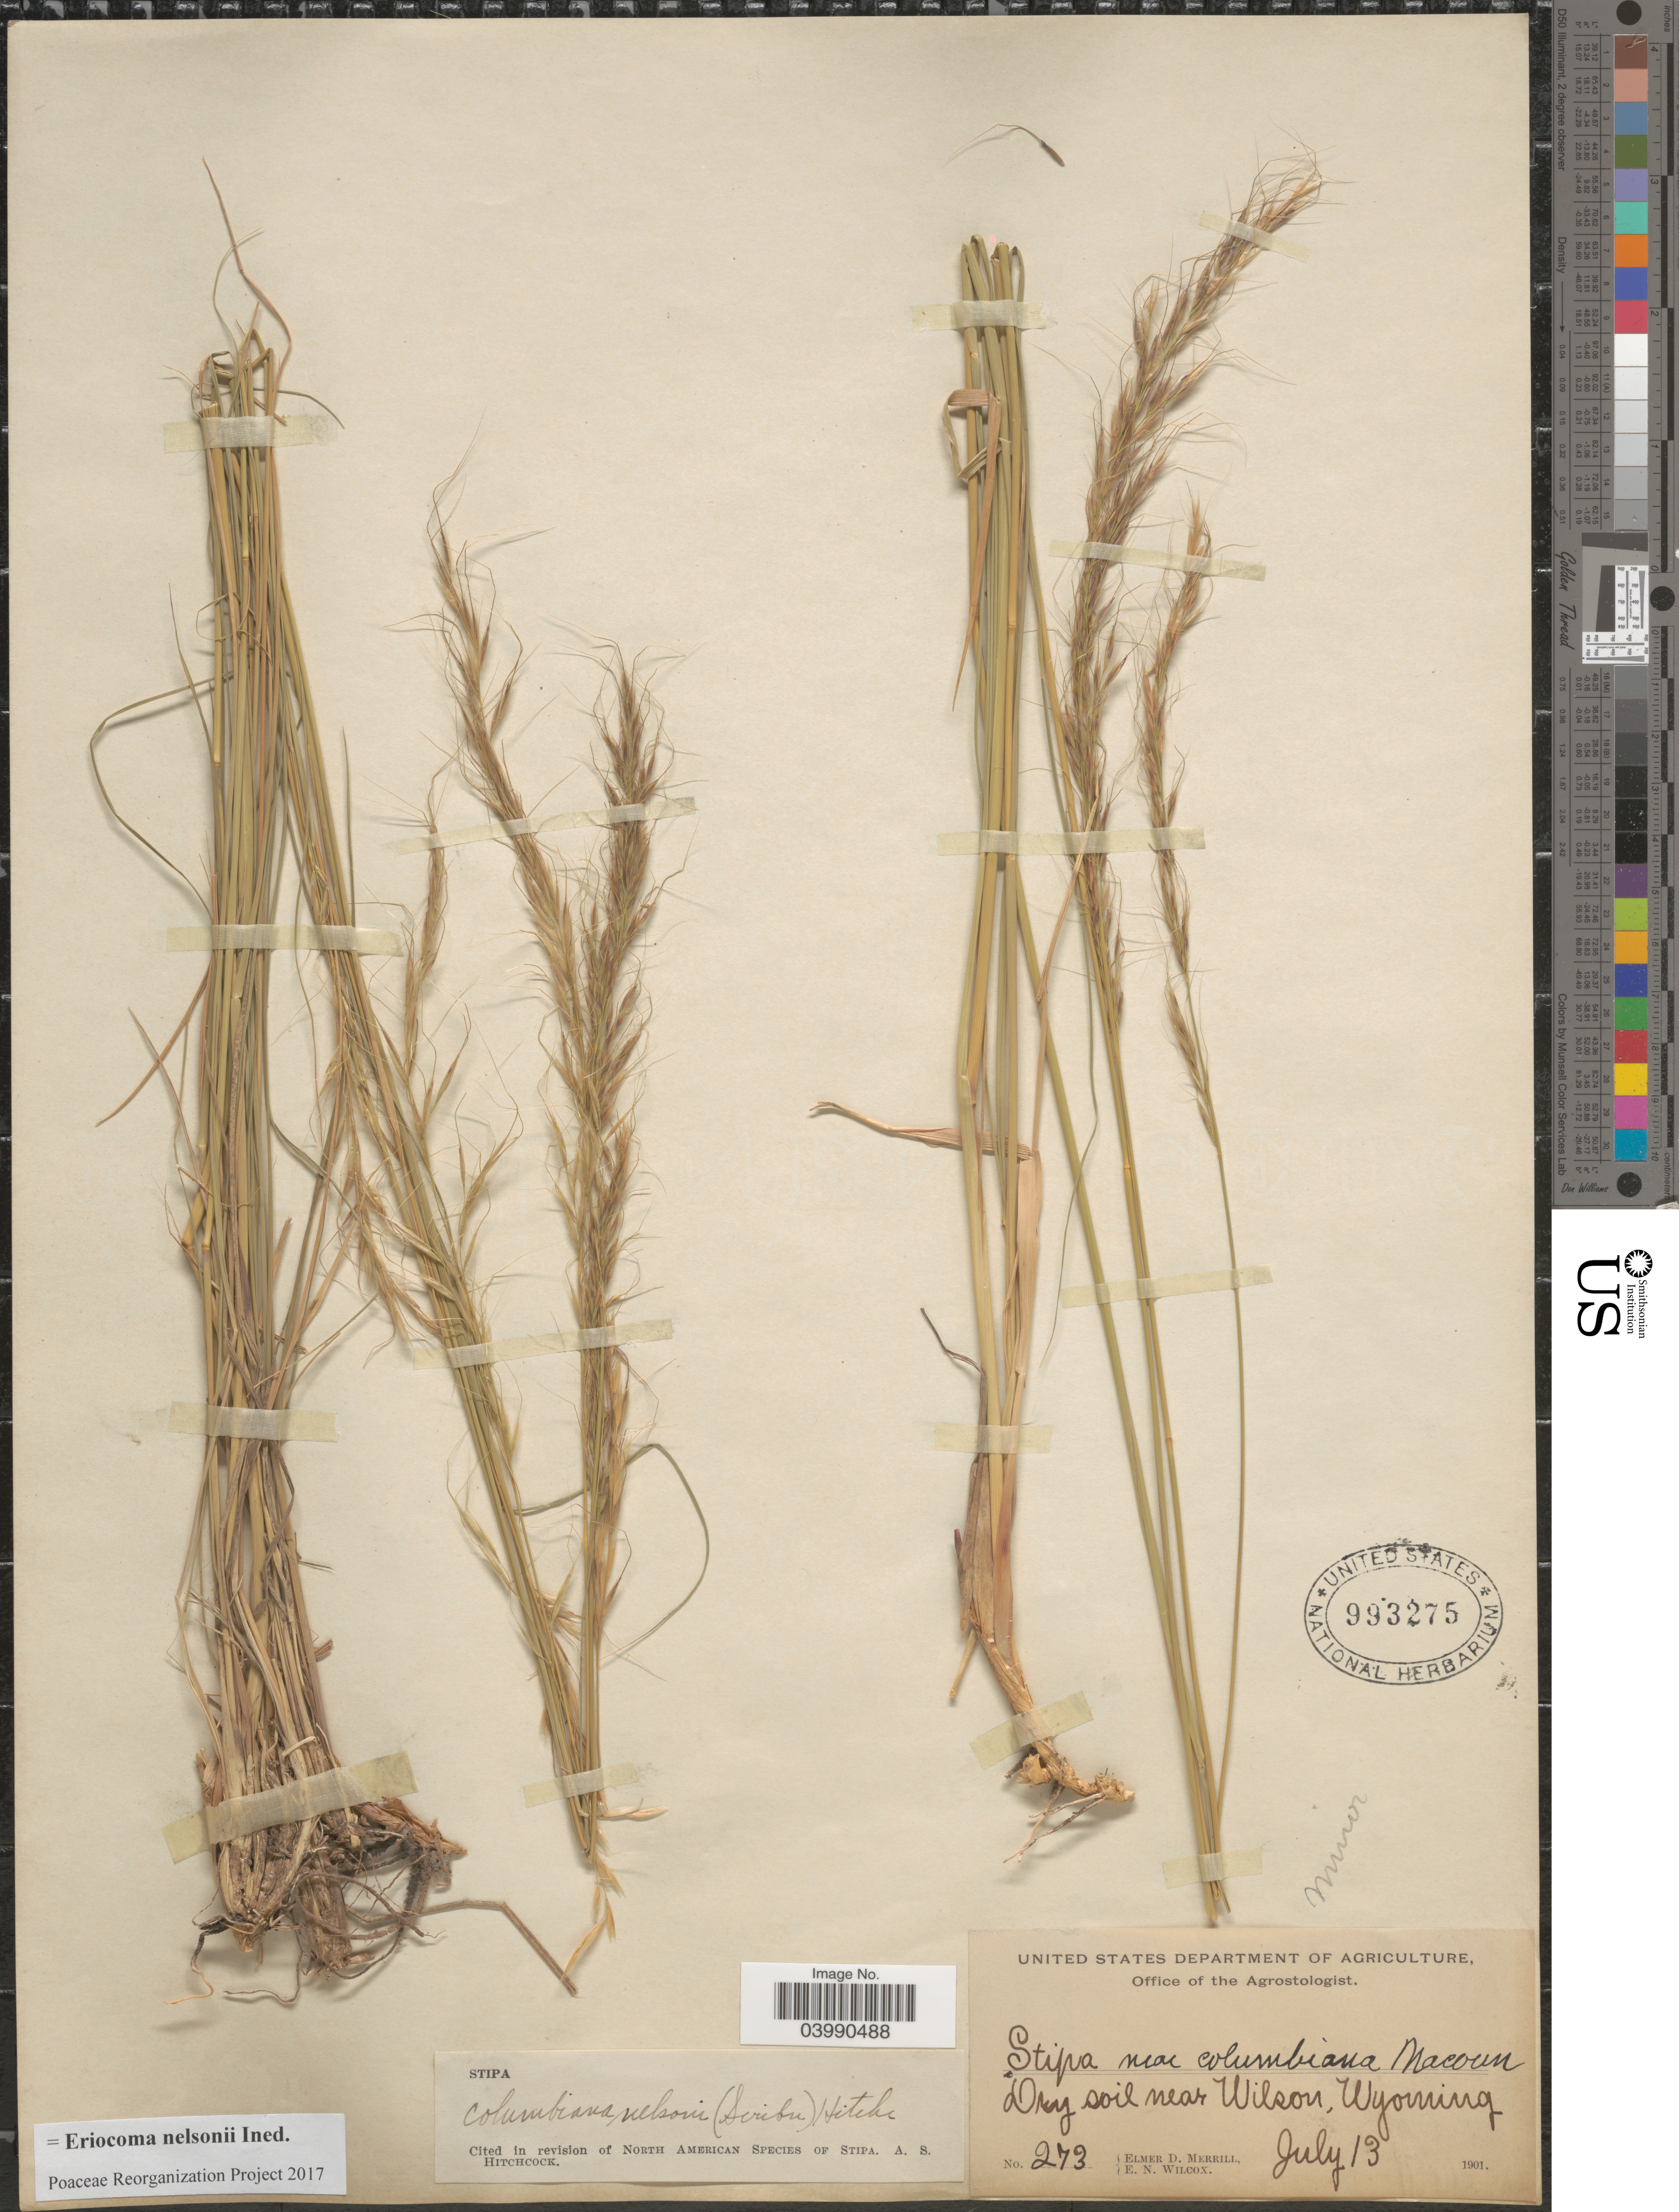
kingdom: Plantae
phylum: Tracheophyta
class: Liliopsida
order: Poales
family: Poaceae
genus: Eriocoma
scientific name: Eriocoma nelsonii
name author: (Scribn.) Romasch.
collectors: E. D. Merrill & E. Wilcox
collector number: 273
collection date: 1901-07-13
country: United States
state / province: Wyoming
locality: Dry soil near Wilson.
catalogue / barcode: US 993275